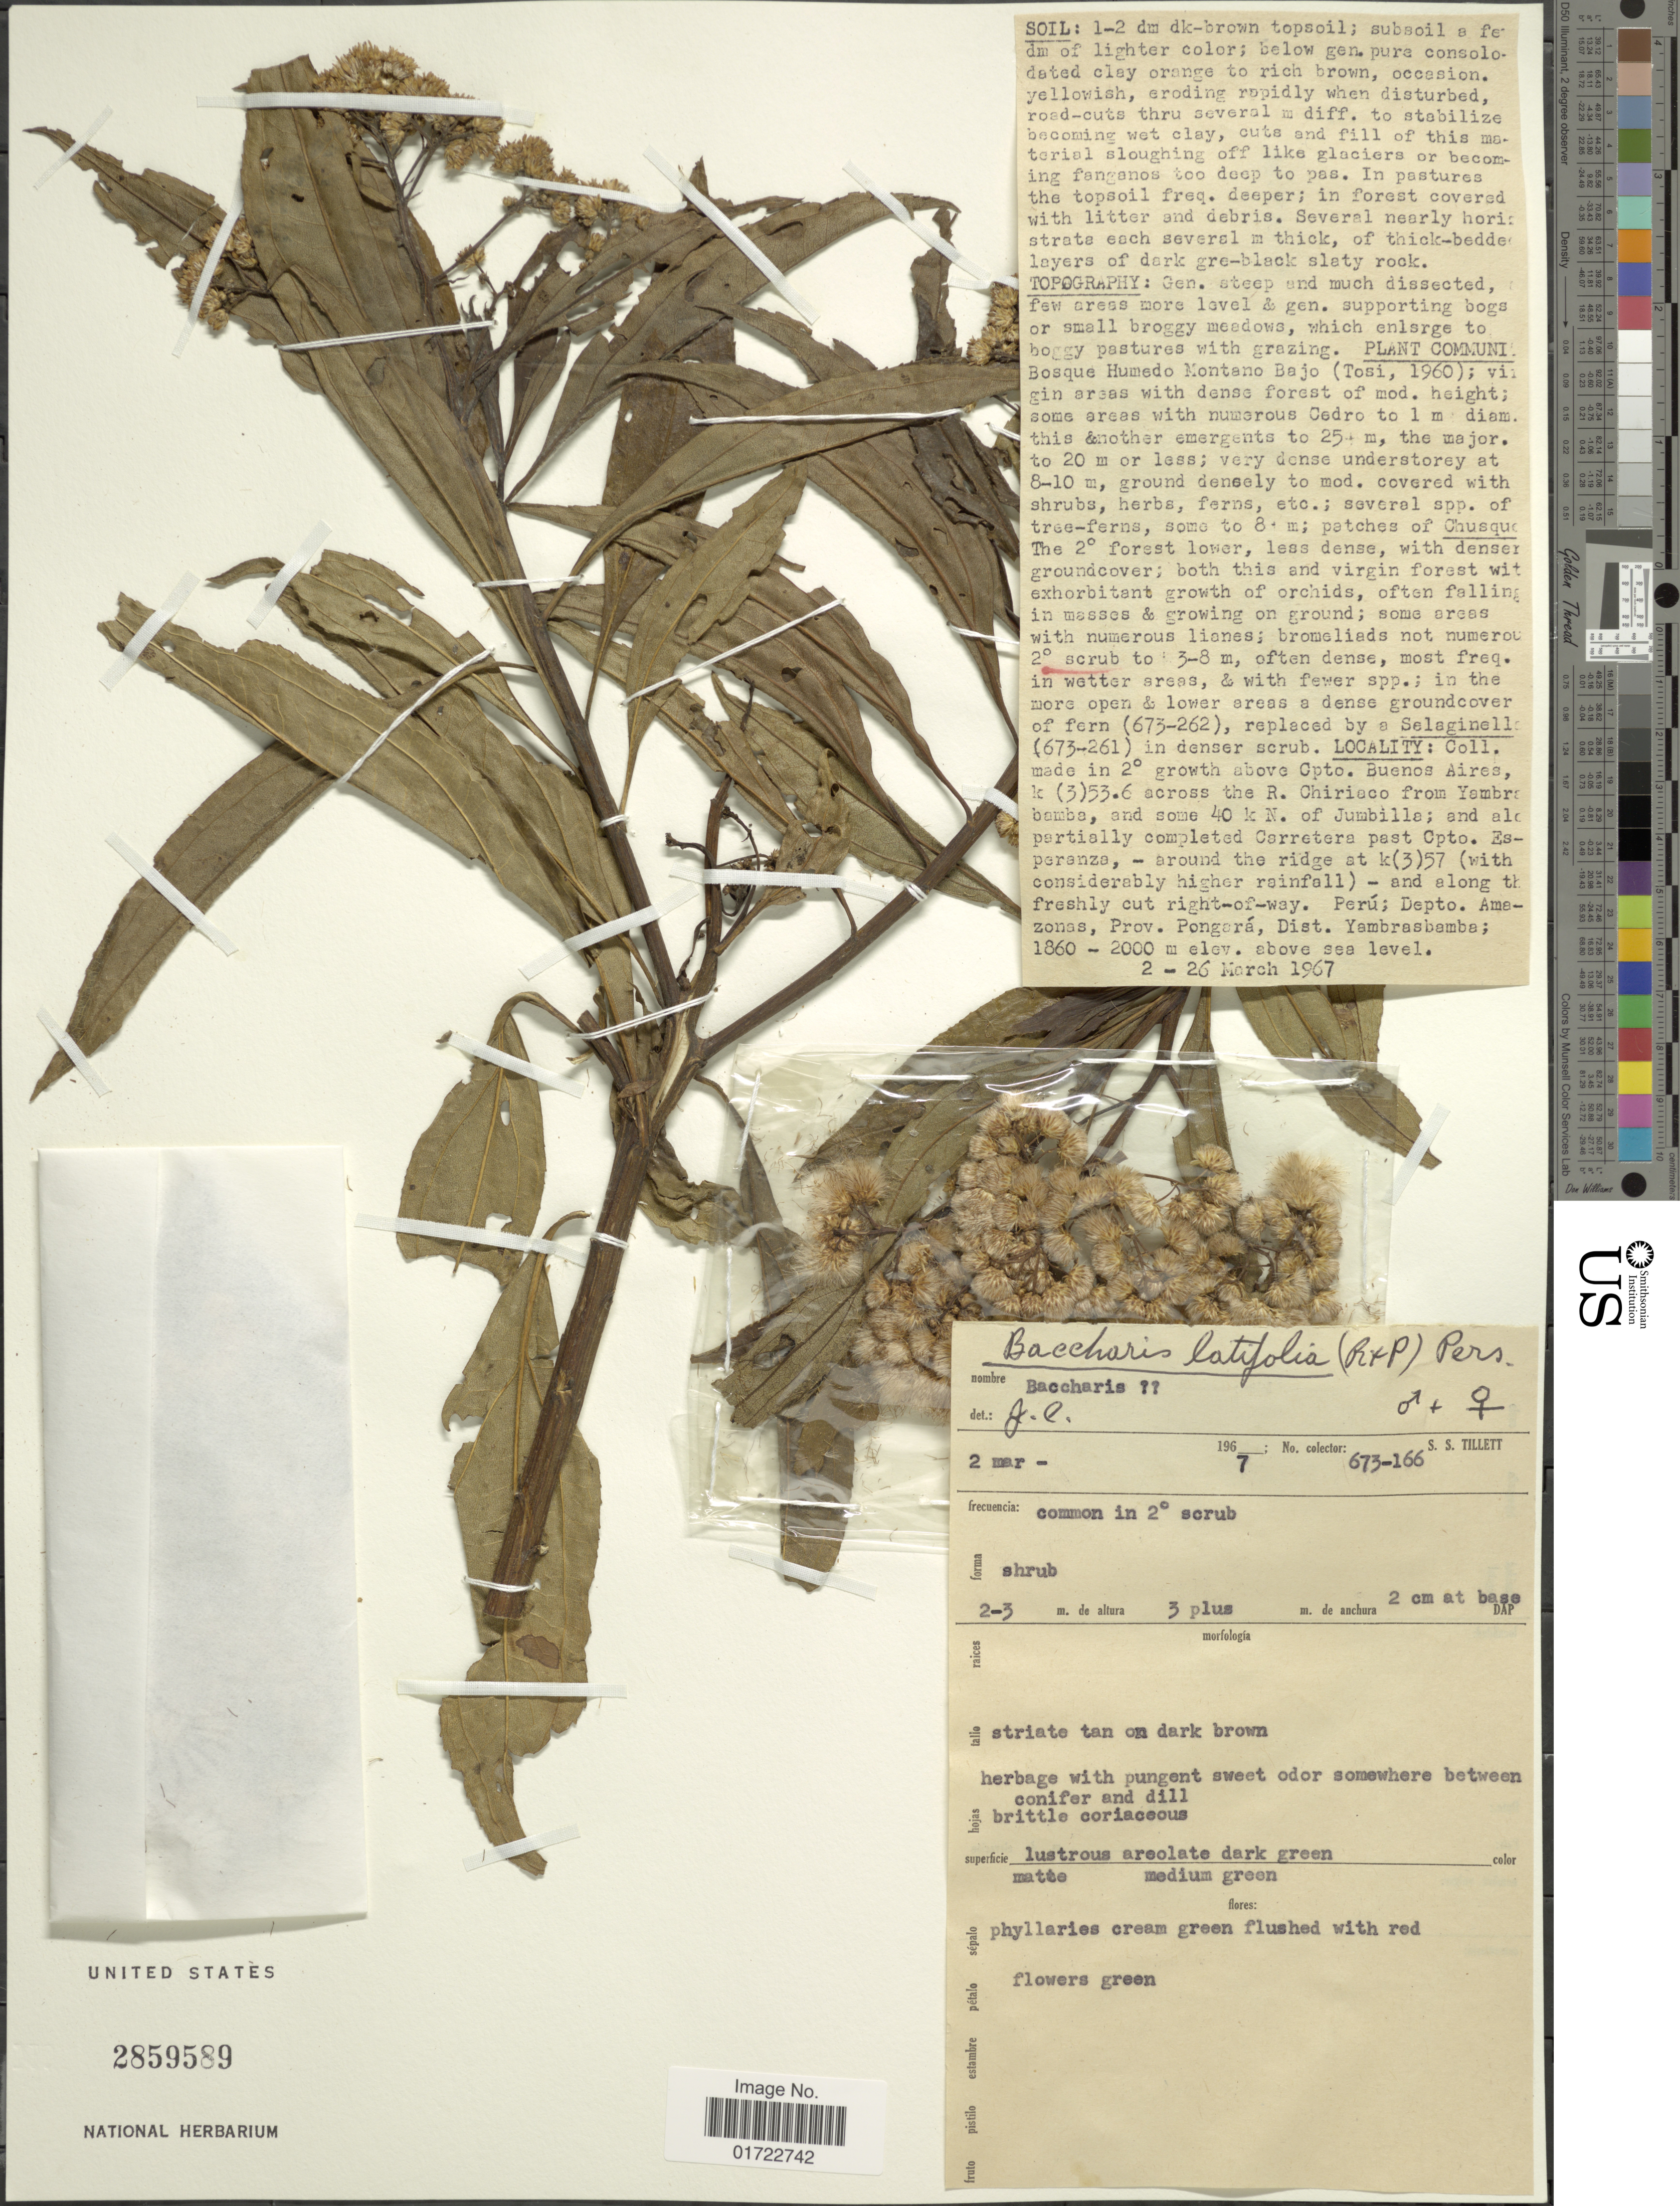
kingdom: Plantae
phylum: Tracheophyta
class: Magnoliopsida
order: Asterales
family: Asteraceae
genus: Baccharis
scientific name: Baccharis latifolia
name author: (Ruiz & Pav.) Pers.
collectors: S. S. Tillett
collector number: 673-166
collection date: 1967-03-02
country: Peru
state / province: Amazonas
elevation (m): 2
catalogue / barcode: US 2859589